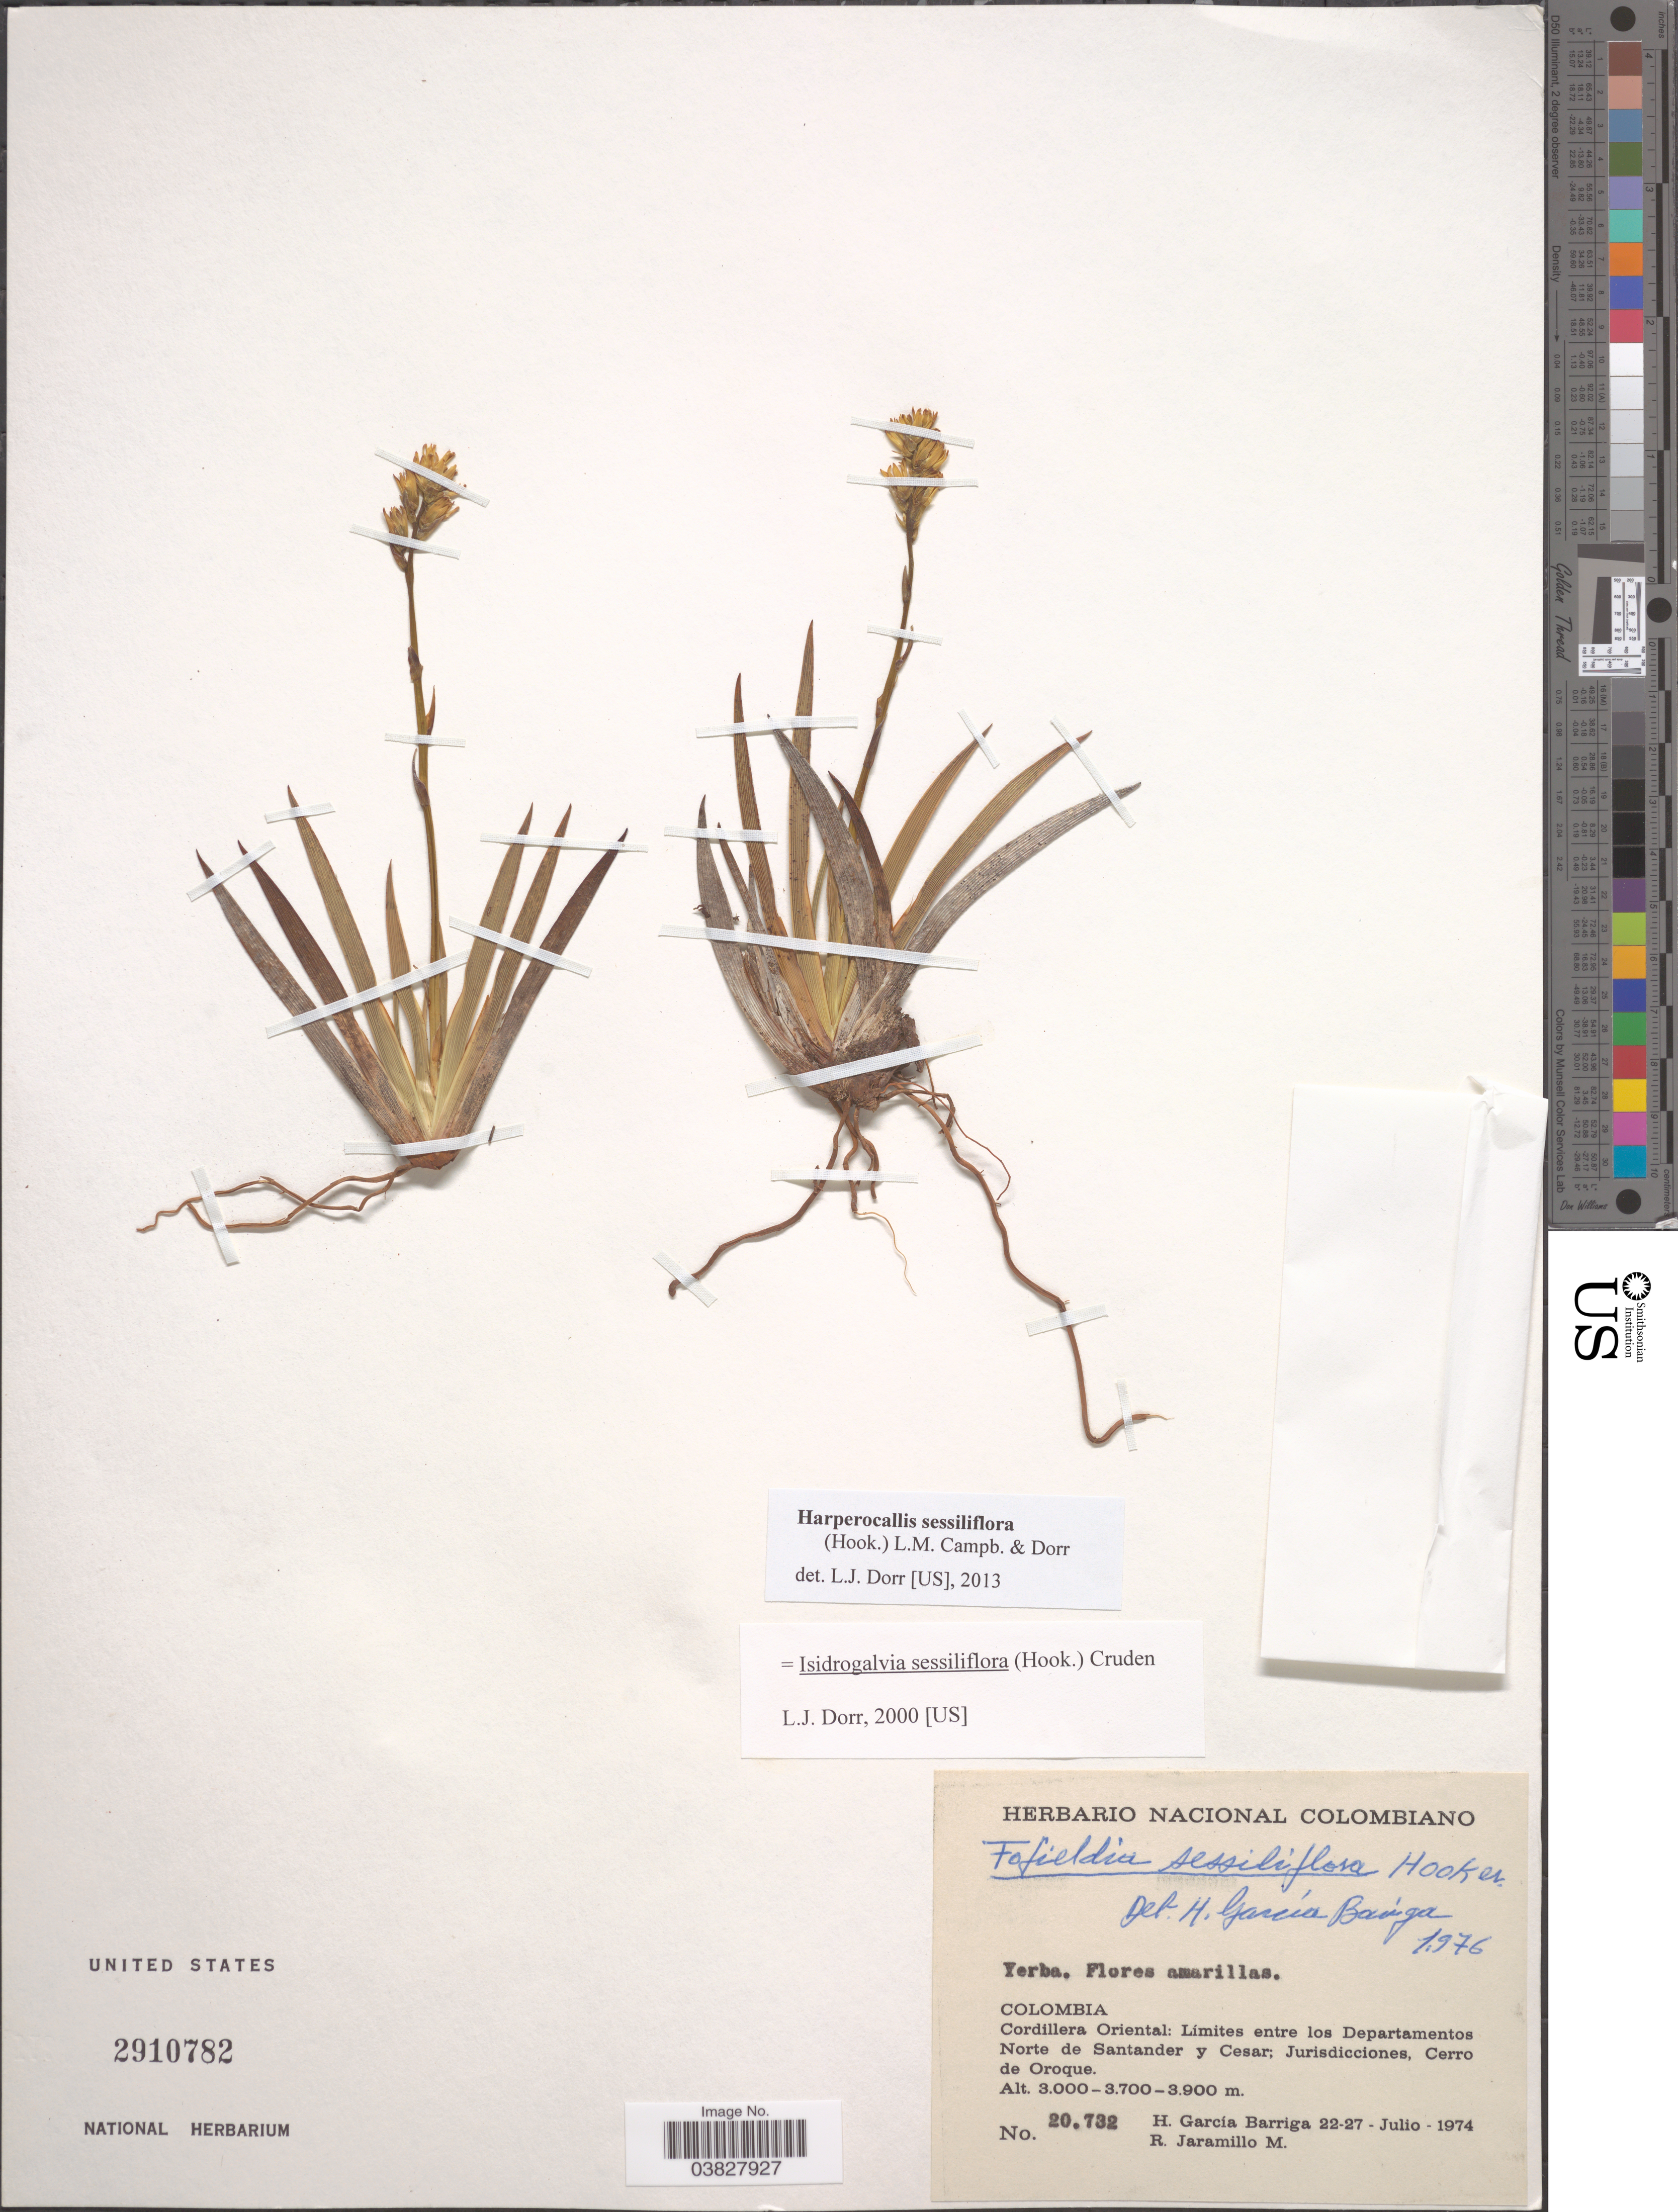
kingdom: Plantae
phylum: Tracheophyta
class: Liliopsida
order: Alismatales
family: Tofieldiaceae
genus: Harperocallis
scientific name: Harperocallis sessiliflora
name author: (Hook.) L.M. Campb. & Dorr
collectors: H. García Barriga & R. Jaramillo M.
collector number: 20732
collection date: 1974-07-22/1974-07-27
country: Colombia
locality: Cordillera Oriental: Límites entre los Departamentos Norte de Santander y Cesar; Jurisdicciones, Cerro de Oroque.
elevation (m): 3000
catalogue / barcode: US 2910782